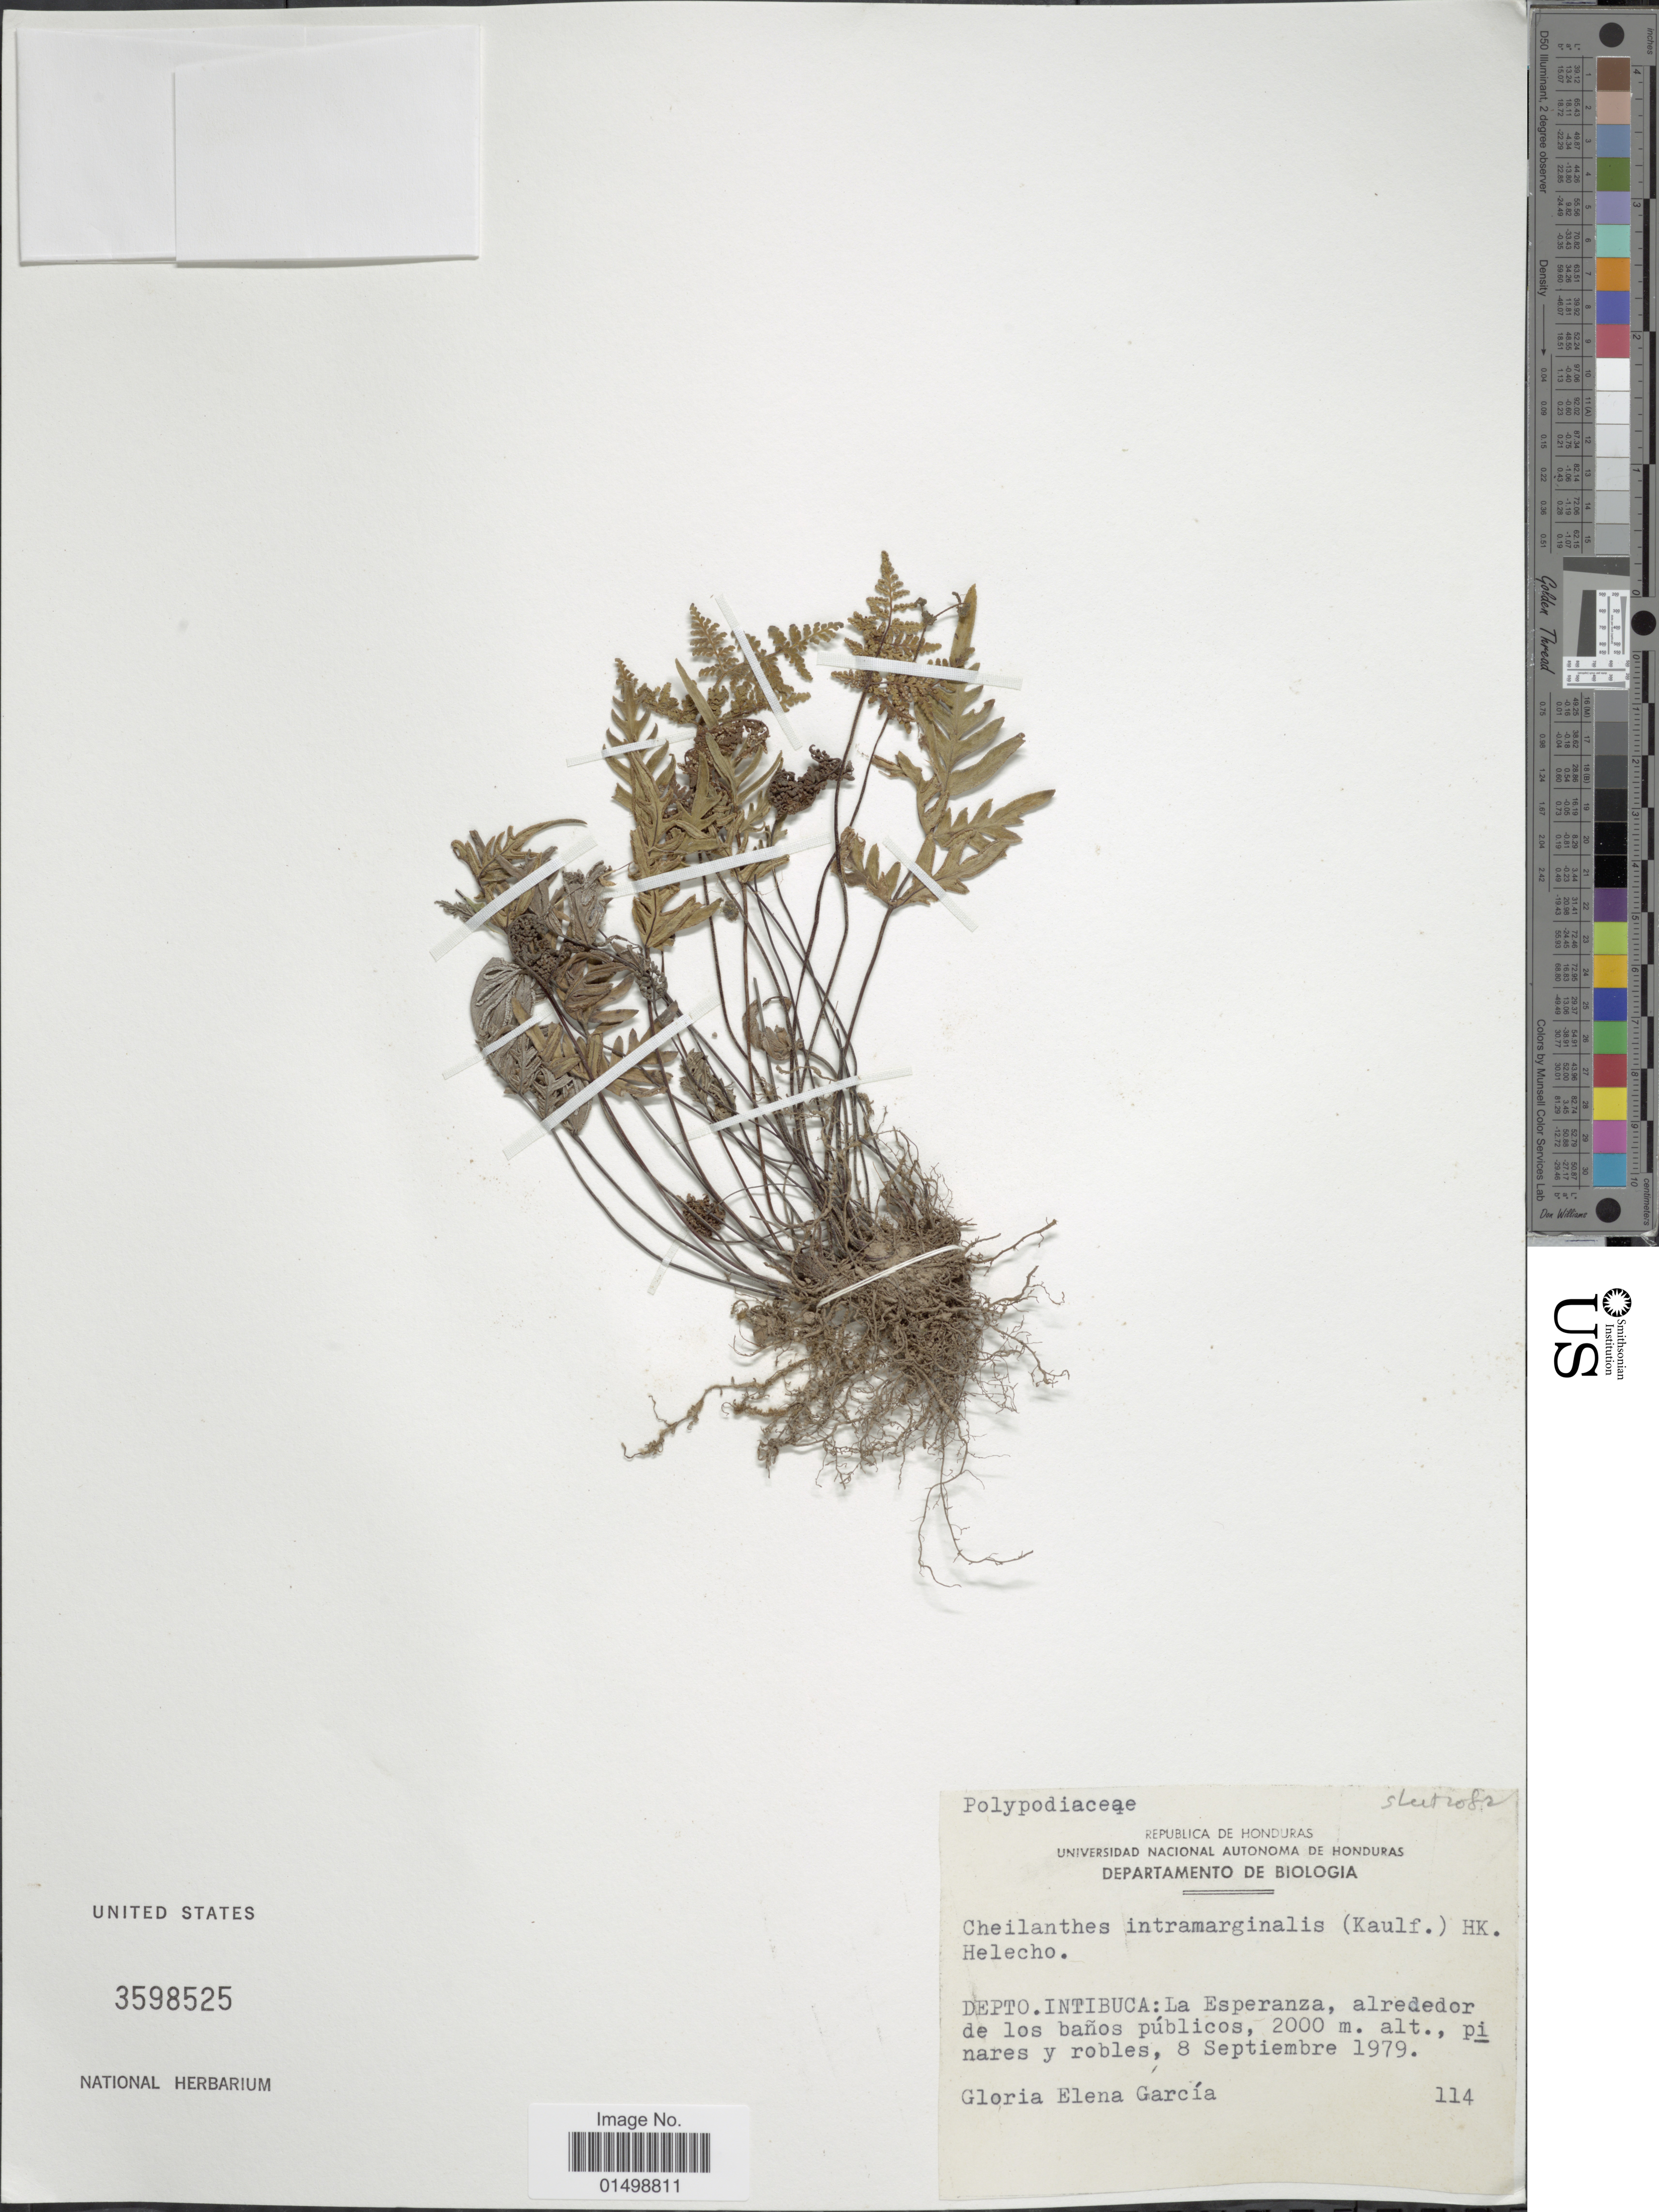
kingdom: Plantae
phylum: Tracheophyta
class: Polypodiopsida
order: Polypodiales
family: Pteridaceae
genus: Cheilanthes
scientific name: Cheilanthes intramarginalis var. intramarginalis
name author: (Kaulf.) Hook.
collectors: G. Garcia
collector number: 114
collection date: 1979-09-08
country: Honduras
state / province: Intibuca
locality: Depto. Intibuca: La Esperanza, alrededor de los banos publicos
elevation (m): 2000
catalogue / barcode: US 3598525